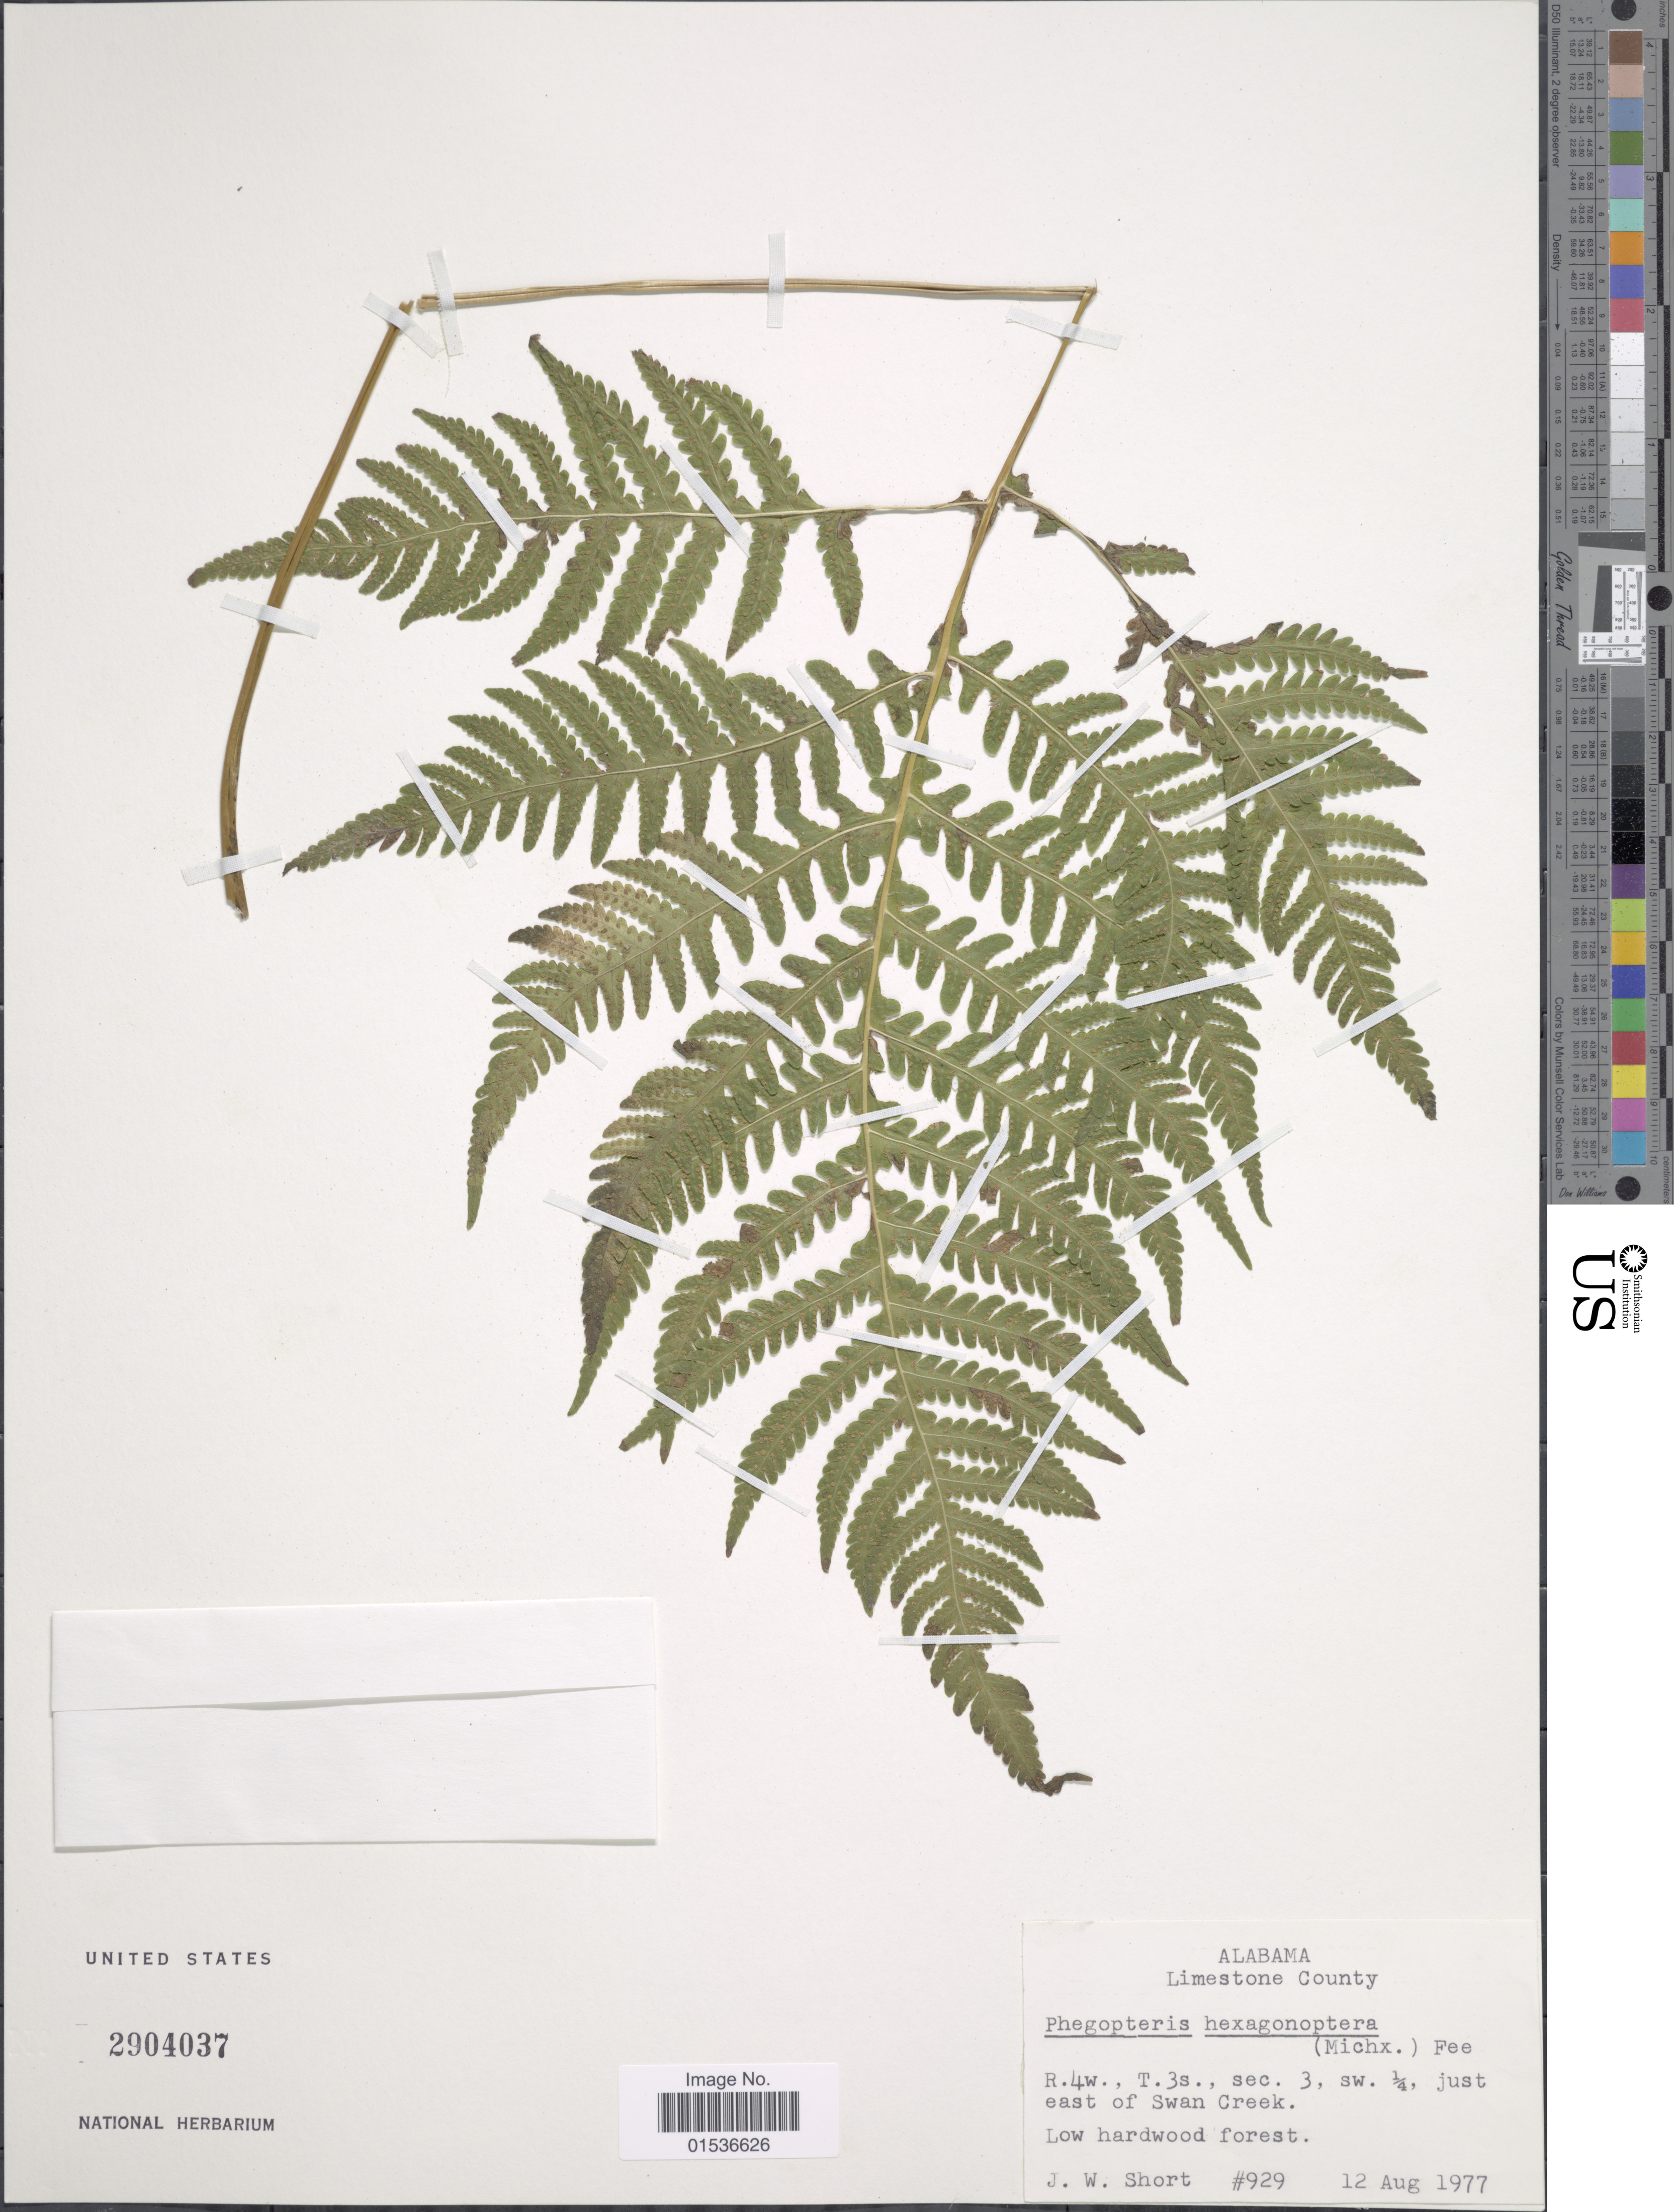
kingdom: Plantae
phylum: Tracheophyta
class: Polypodiopsida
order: Polypodiales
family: Thelypteridaceae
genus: Phegopteris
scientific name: Phegopteris hexagonoptera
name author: (Michx.) Fée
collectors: J. Short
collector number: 929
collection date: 1977-08-12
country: United States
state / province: Alabama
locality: Alabama, Limestone County, R.4w., T.3s, sec. 3, sw.¼, just east of Swan Creek,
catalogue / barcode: US 2904037